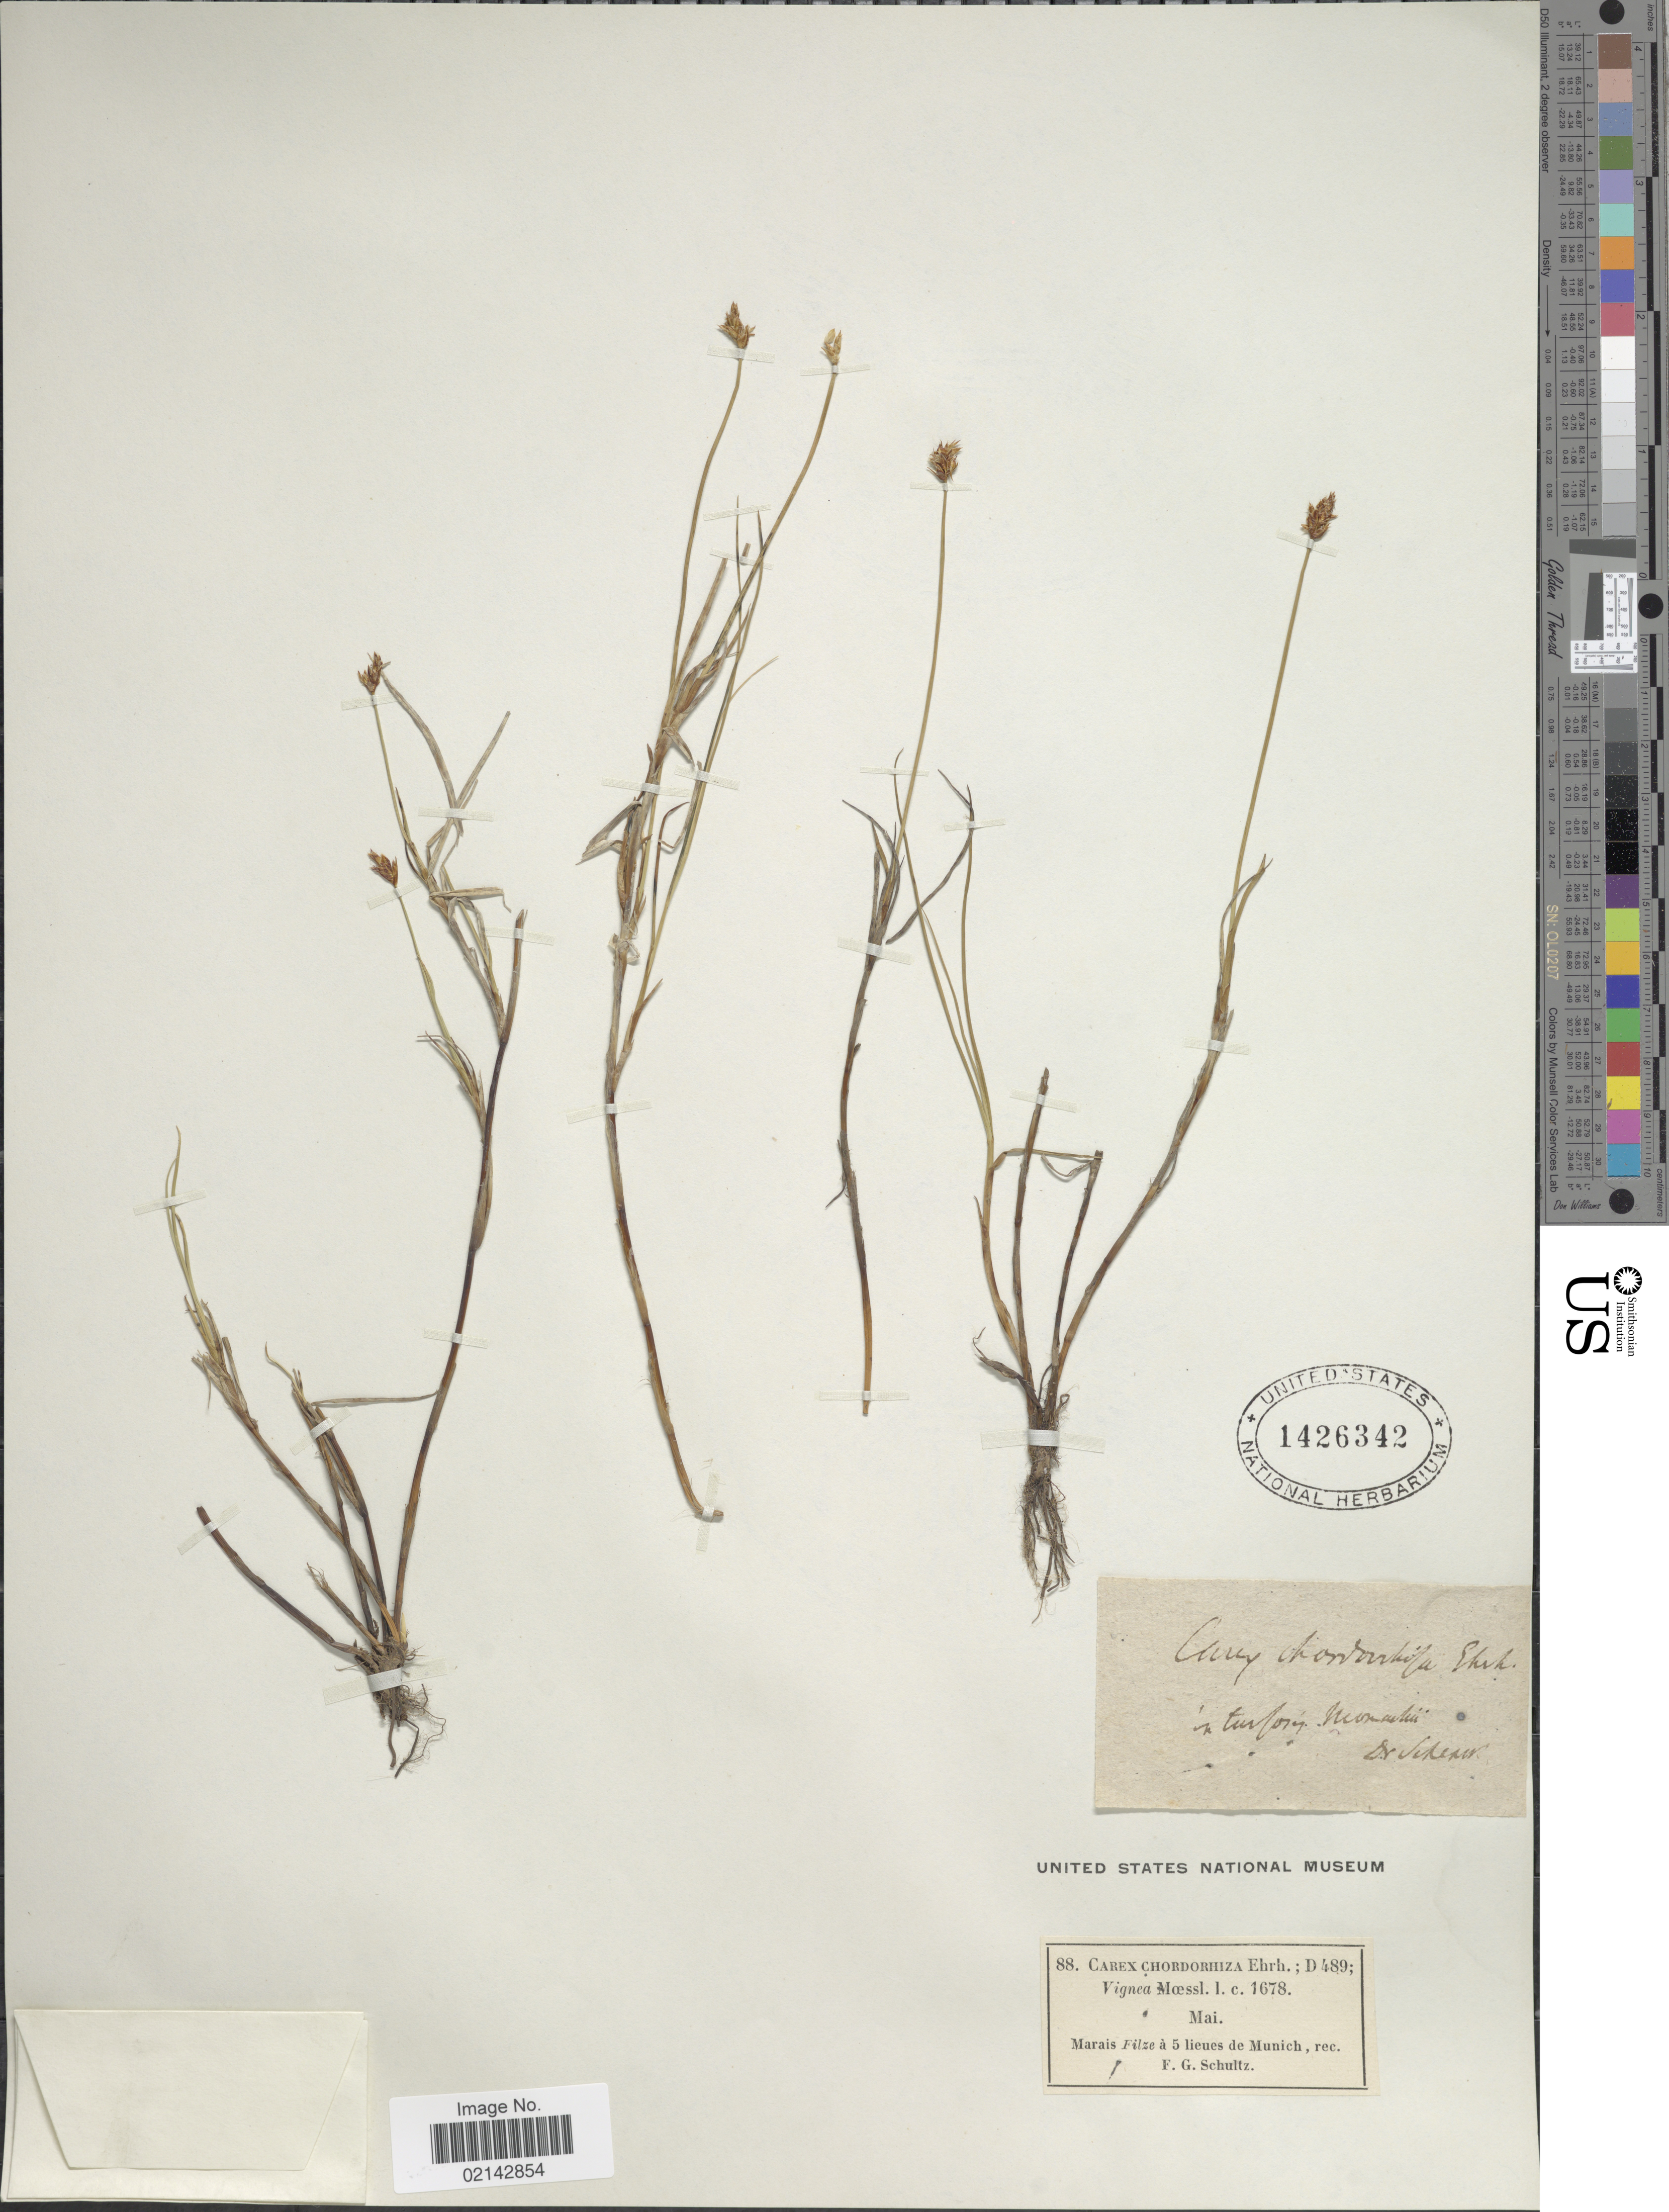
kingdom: Plantae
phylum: Tracheophyta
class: Liliopsida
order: Poales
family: Cyperaceae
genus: Carex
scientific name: Carex chordorrhiza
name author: L. f.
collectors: F. Schultz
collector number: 88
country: Germany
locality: Marais Filze a 5 lieues de Munich, in turfosy Monatia. [interpreted].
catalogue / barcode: US 1426342